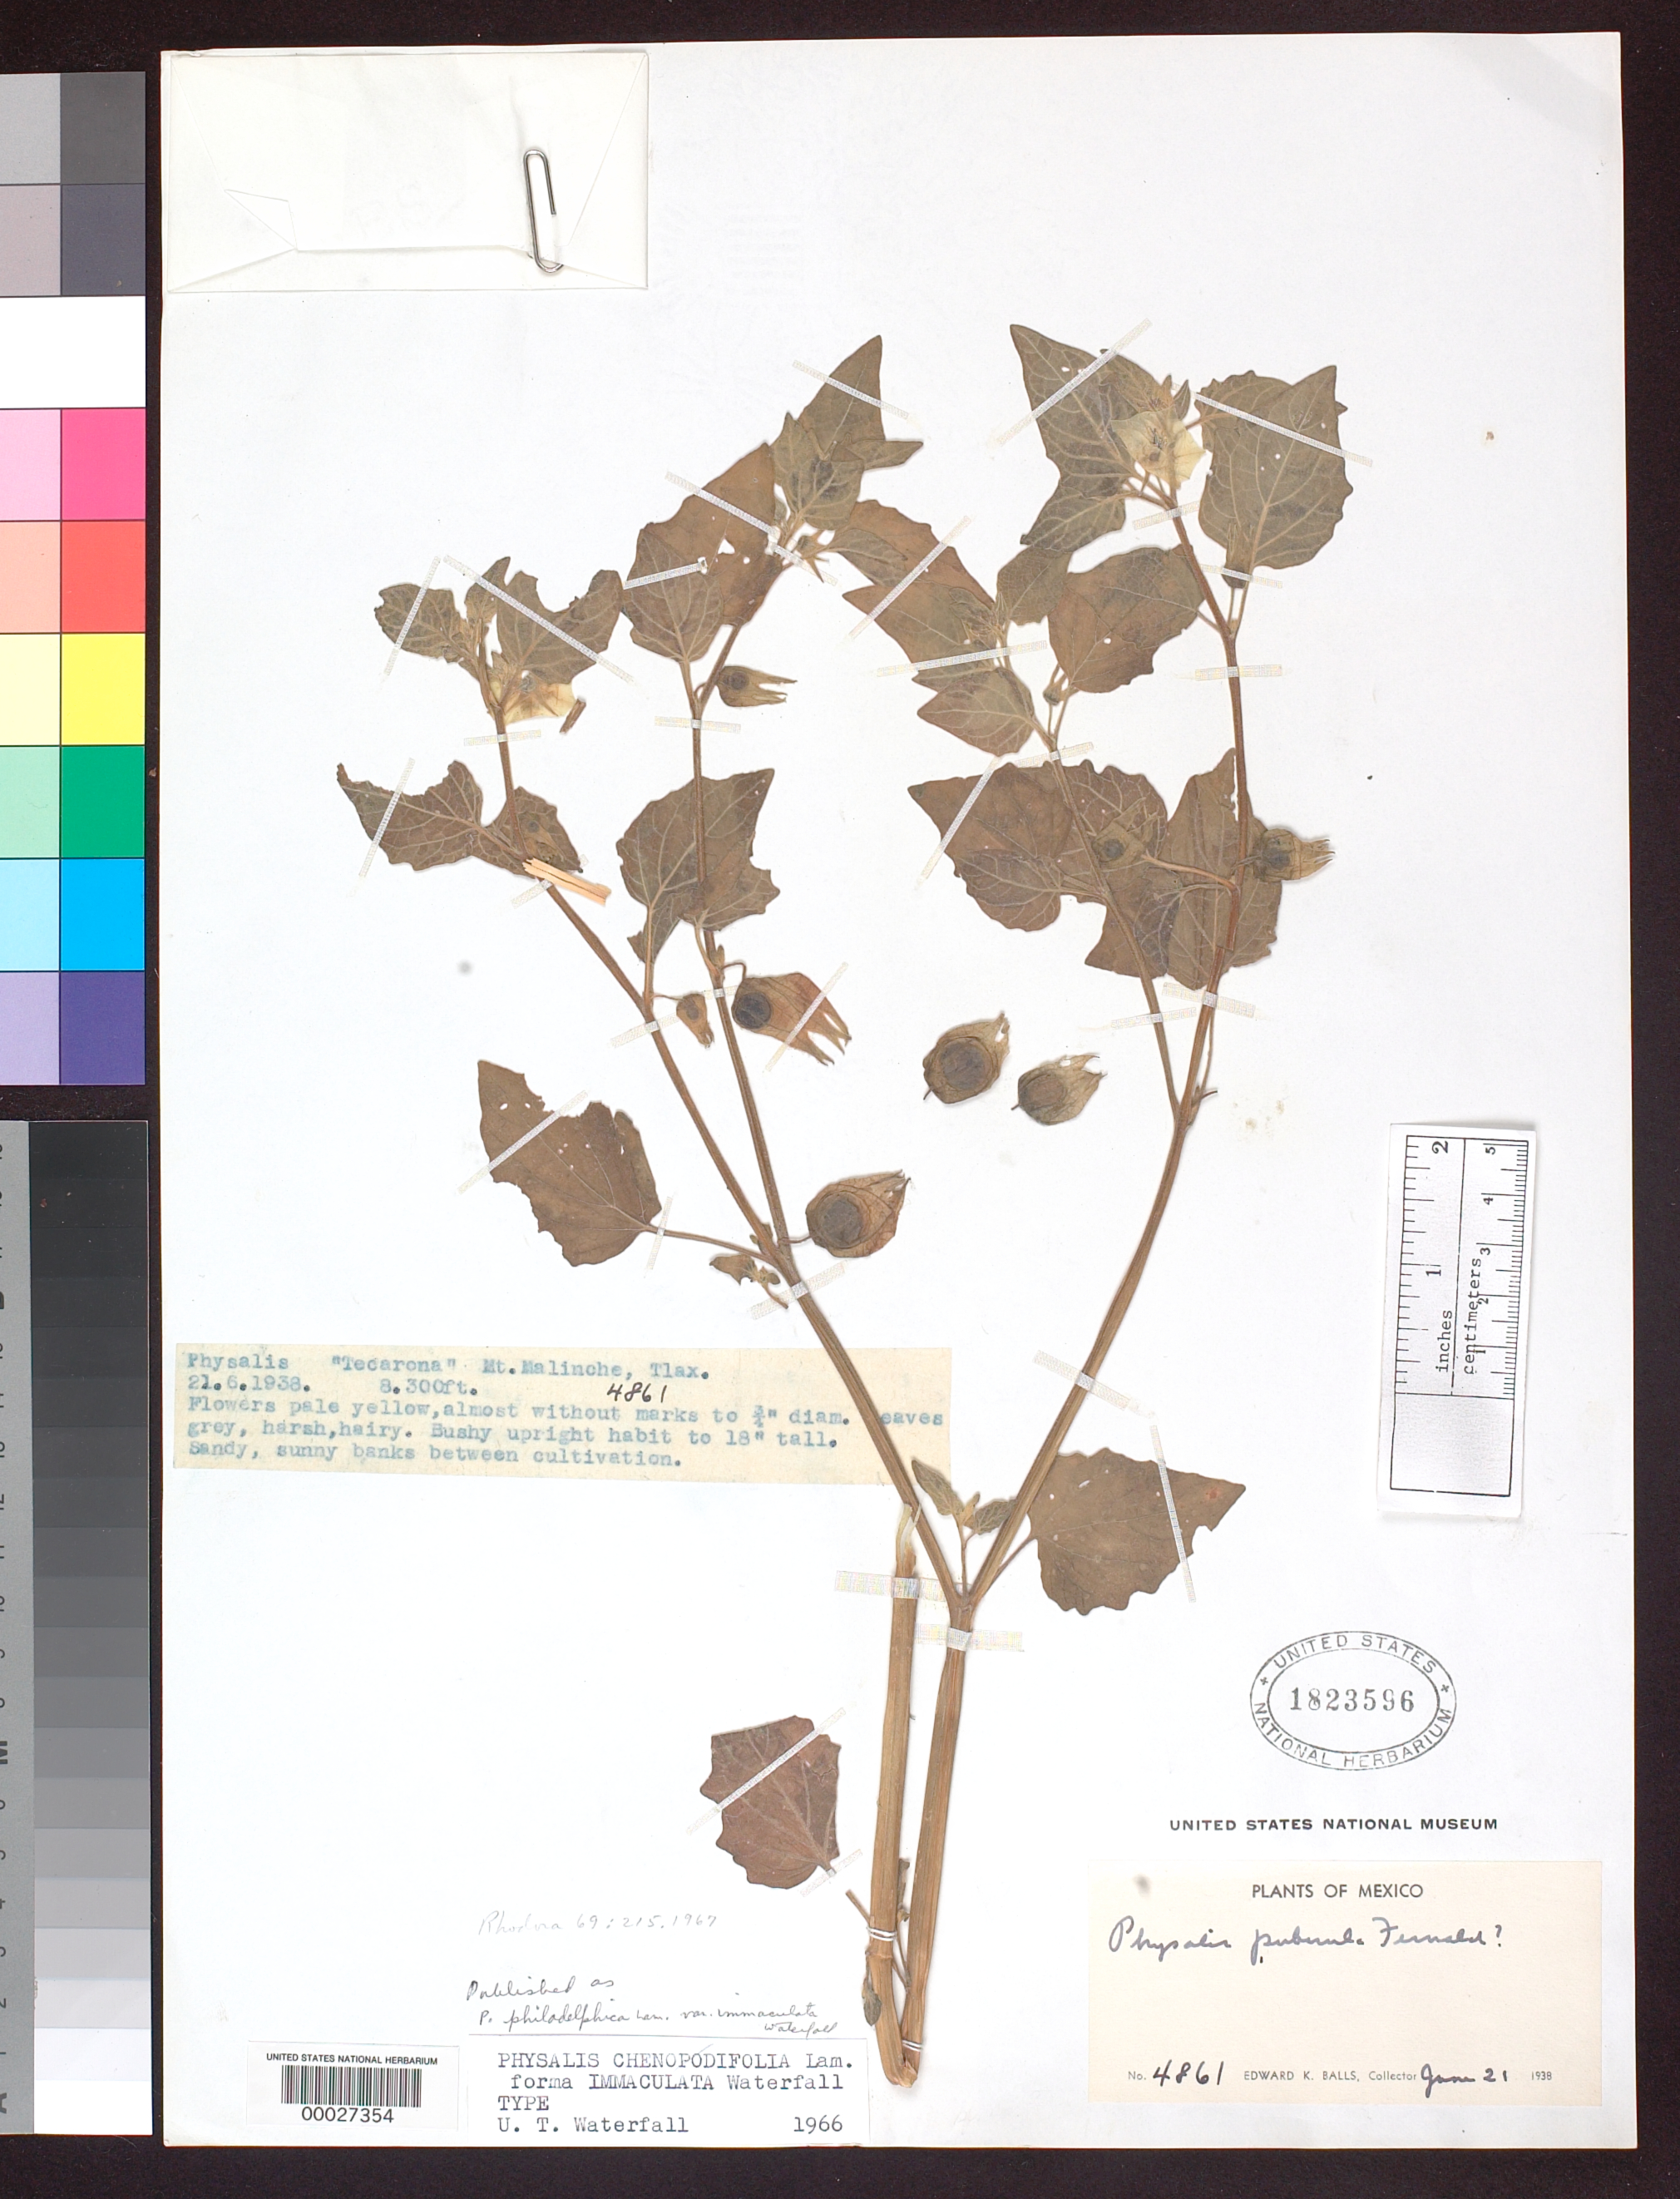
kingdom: Plantae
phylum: Tracheophyta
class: Magnoliopsida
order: Solanales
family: Solanaceae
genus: Physalis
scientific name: Physalis chenopodifolia f. immaculata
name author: Waterf.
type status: Isotype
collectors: E. K. Balls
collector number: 4861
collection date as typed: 21 Jun 1938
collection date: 1938-06-21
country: Mexico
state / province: Tlaxcala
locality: Mt. Malinche.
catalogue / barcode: US 1822596